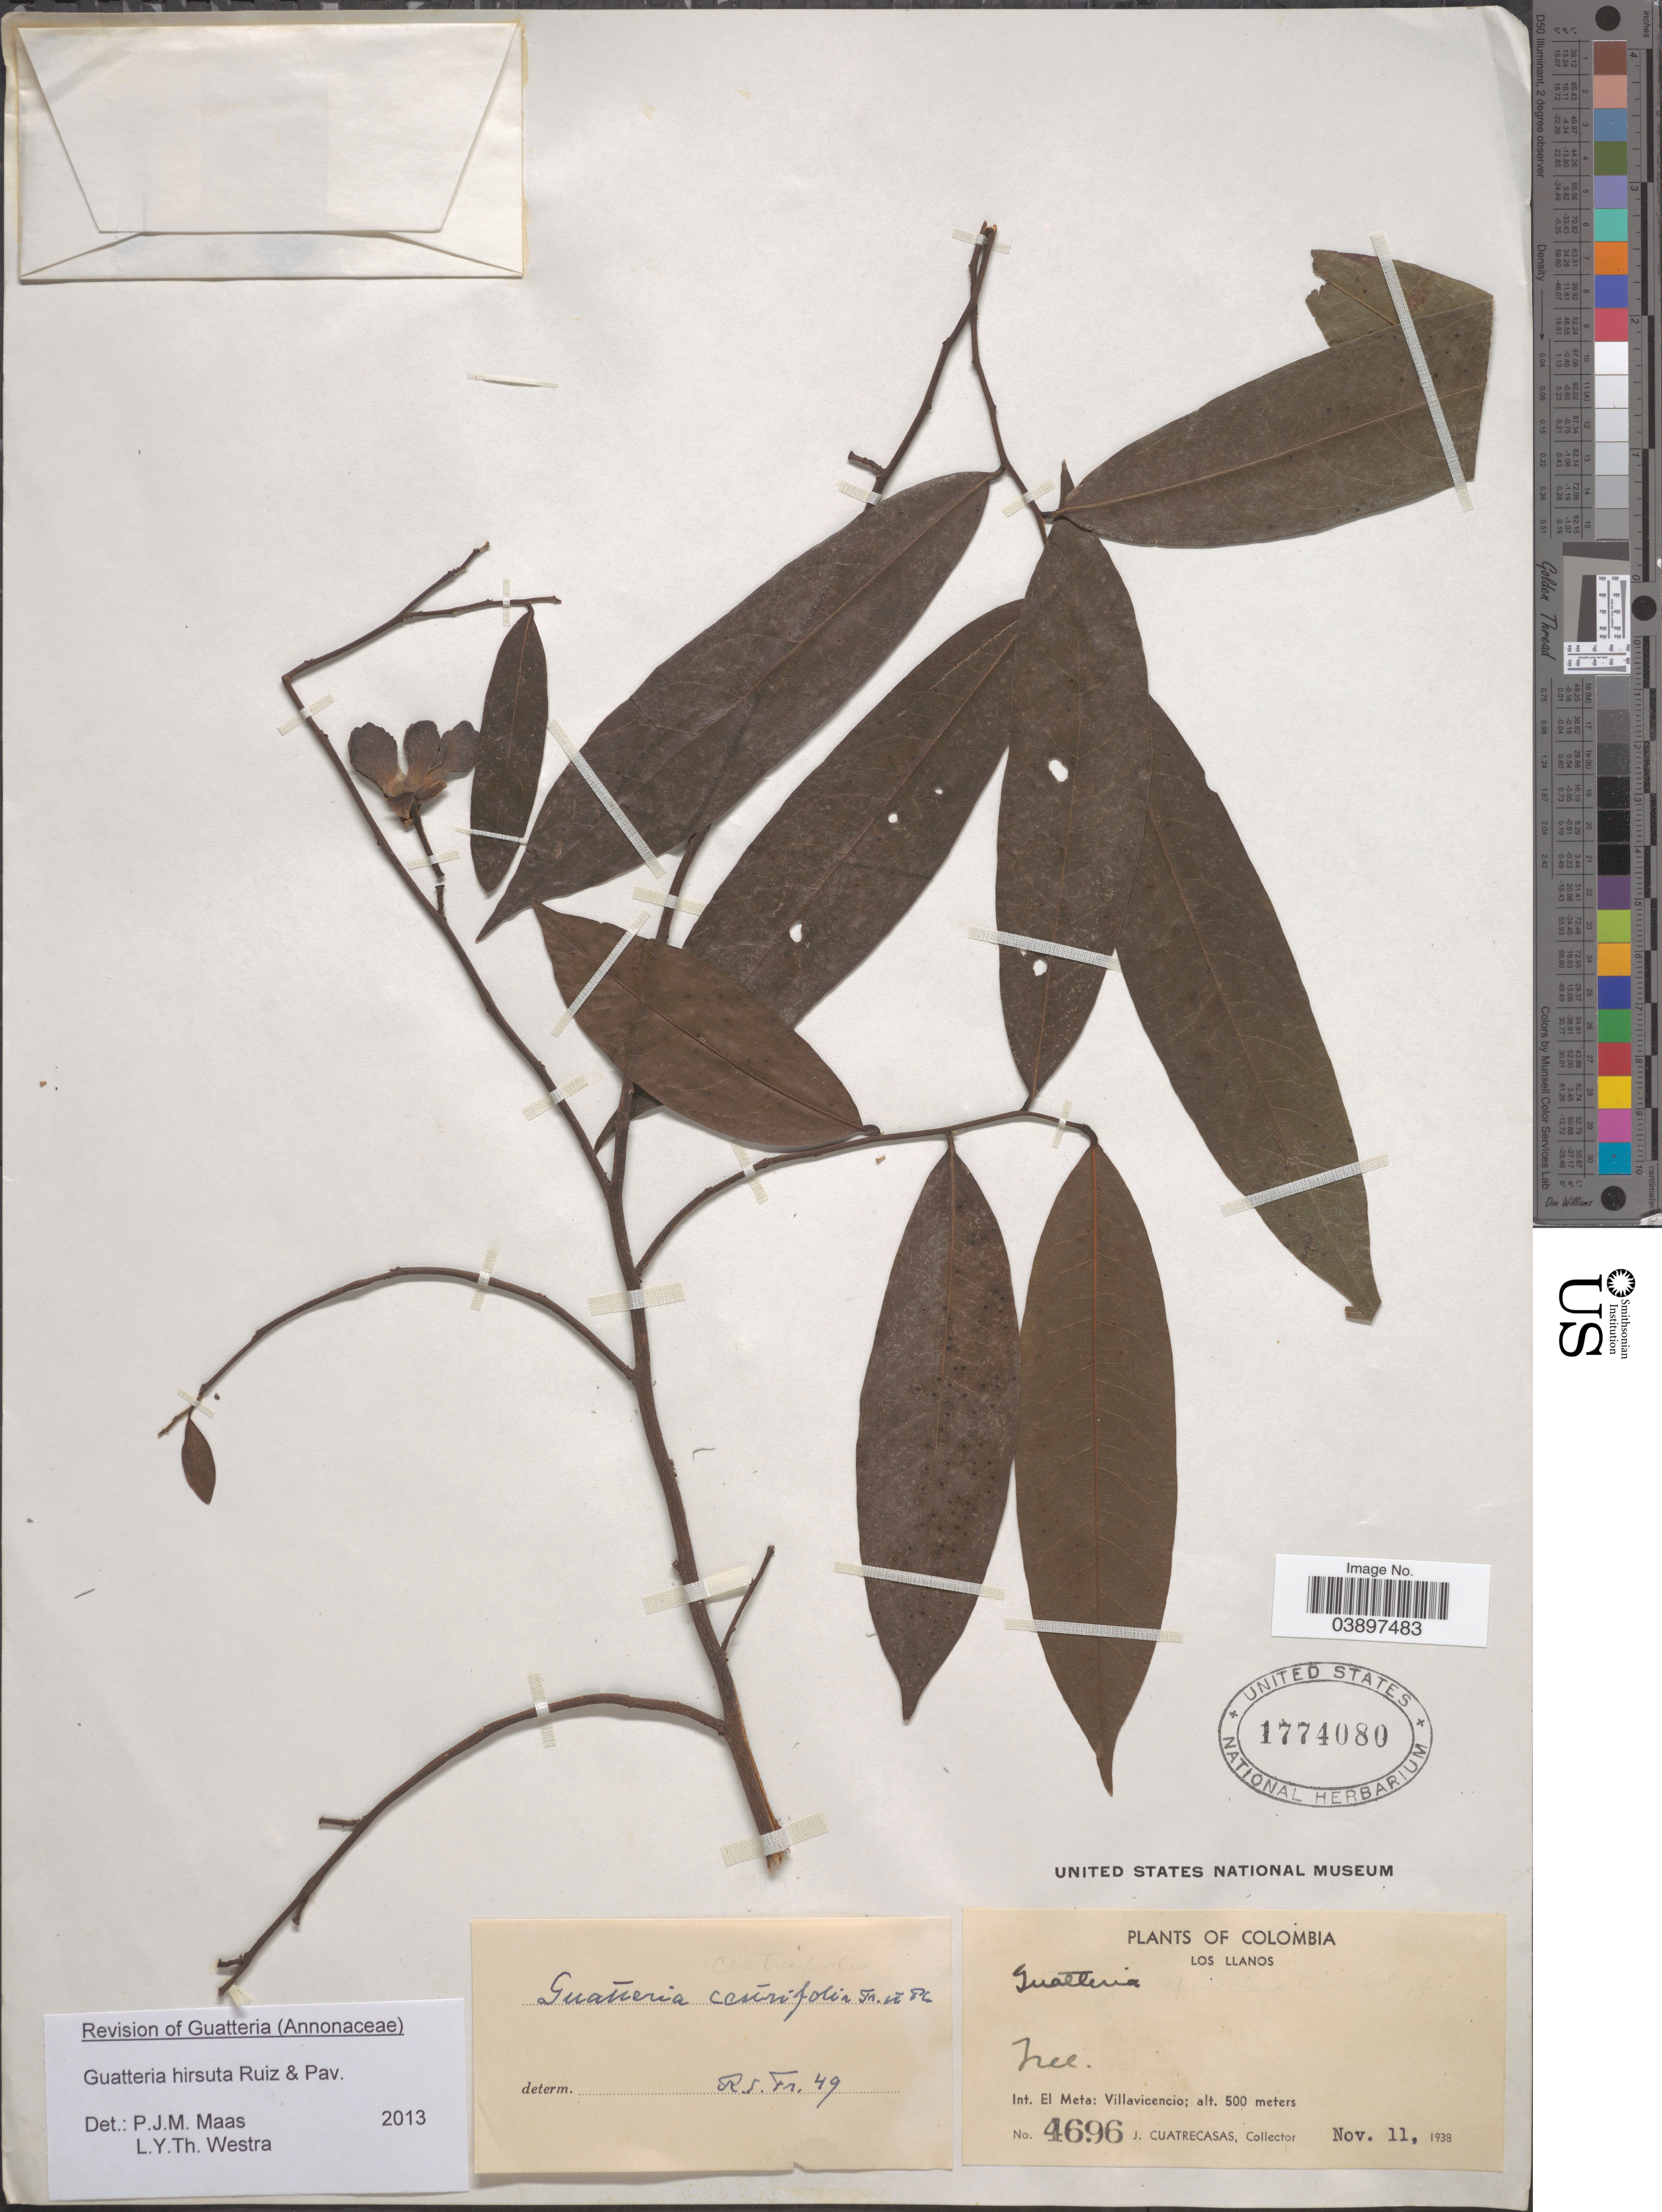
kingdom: Plantae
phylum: Tracheophyta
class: Magnoliopsida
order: Magnoliales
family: Annonaceae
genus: Guatteria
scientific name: Guatteria hirsuta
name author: Ruiz & Pav.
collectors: J. Cuatrecasas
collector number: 4696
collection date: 1938-11-11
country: Colombia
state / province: Meta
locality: Los Llanos. Int. El Meta: Villavicencio.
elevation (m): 500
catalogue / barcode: US 1774080